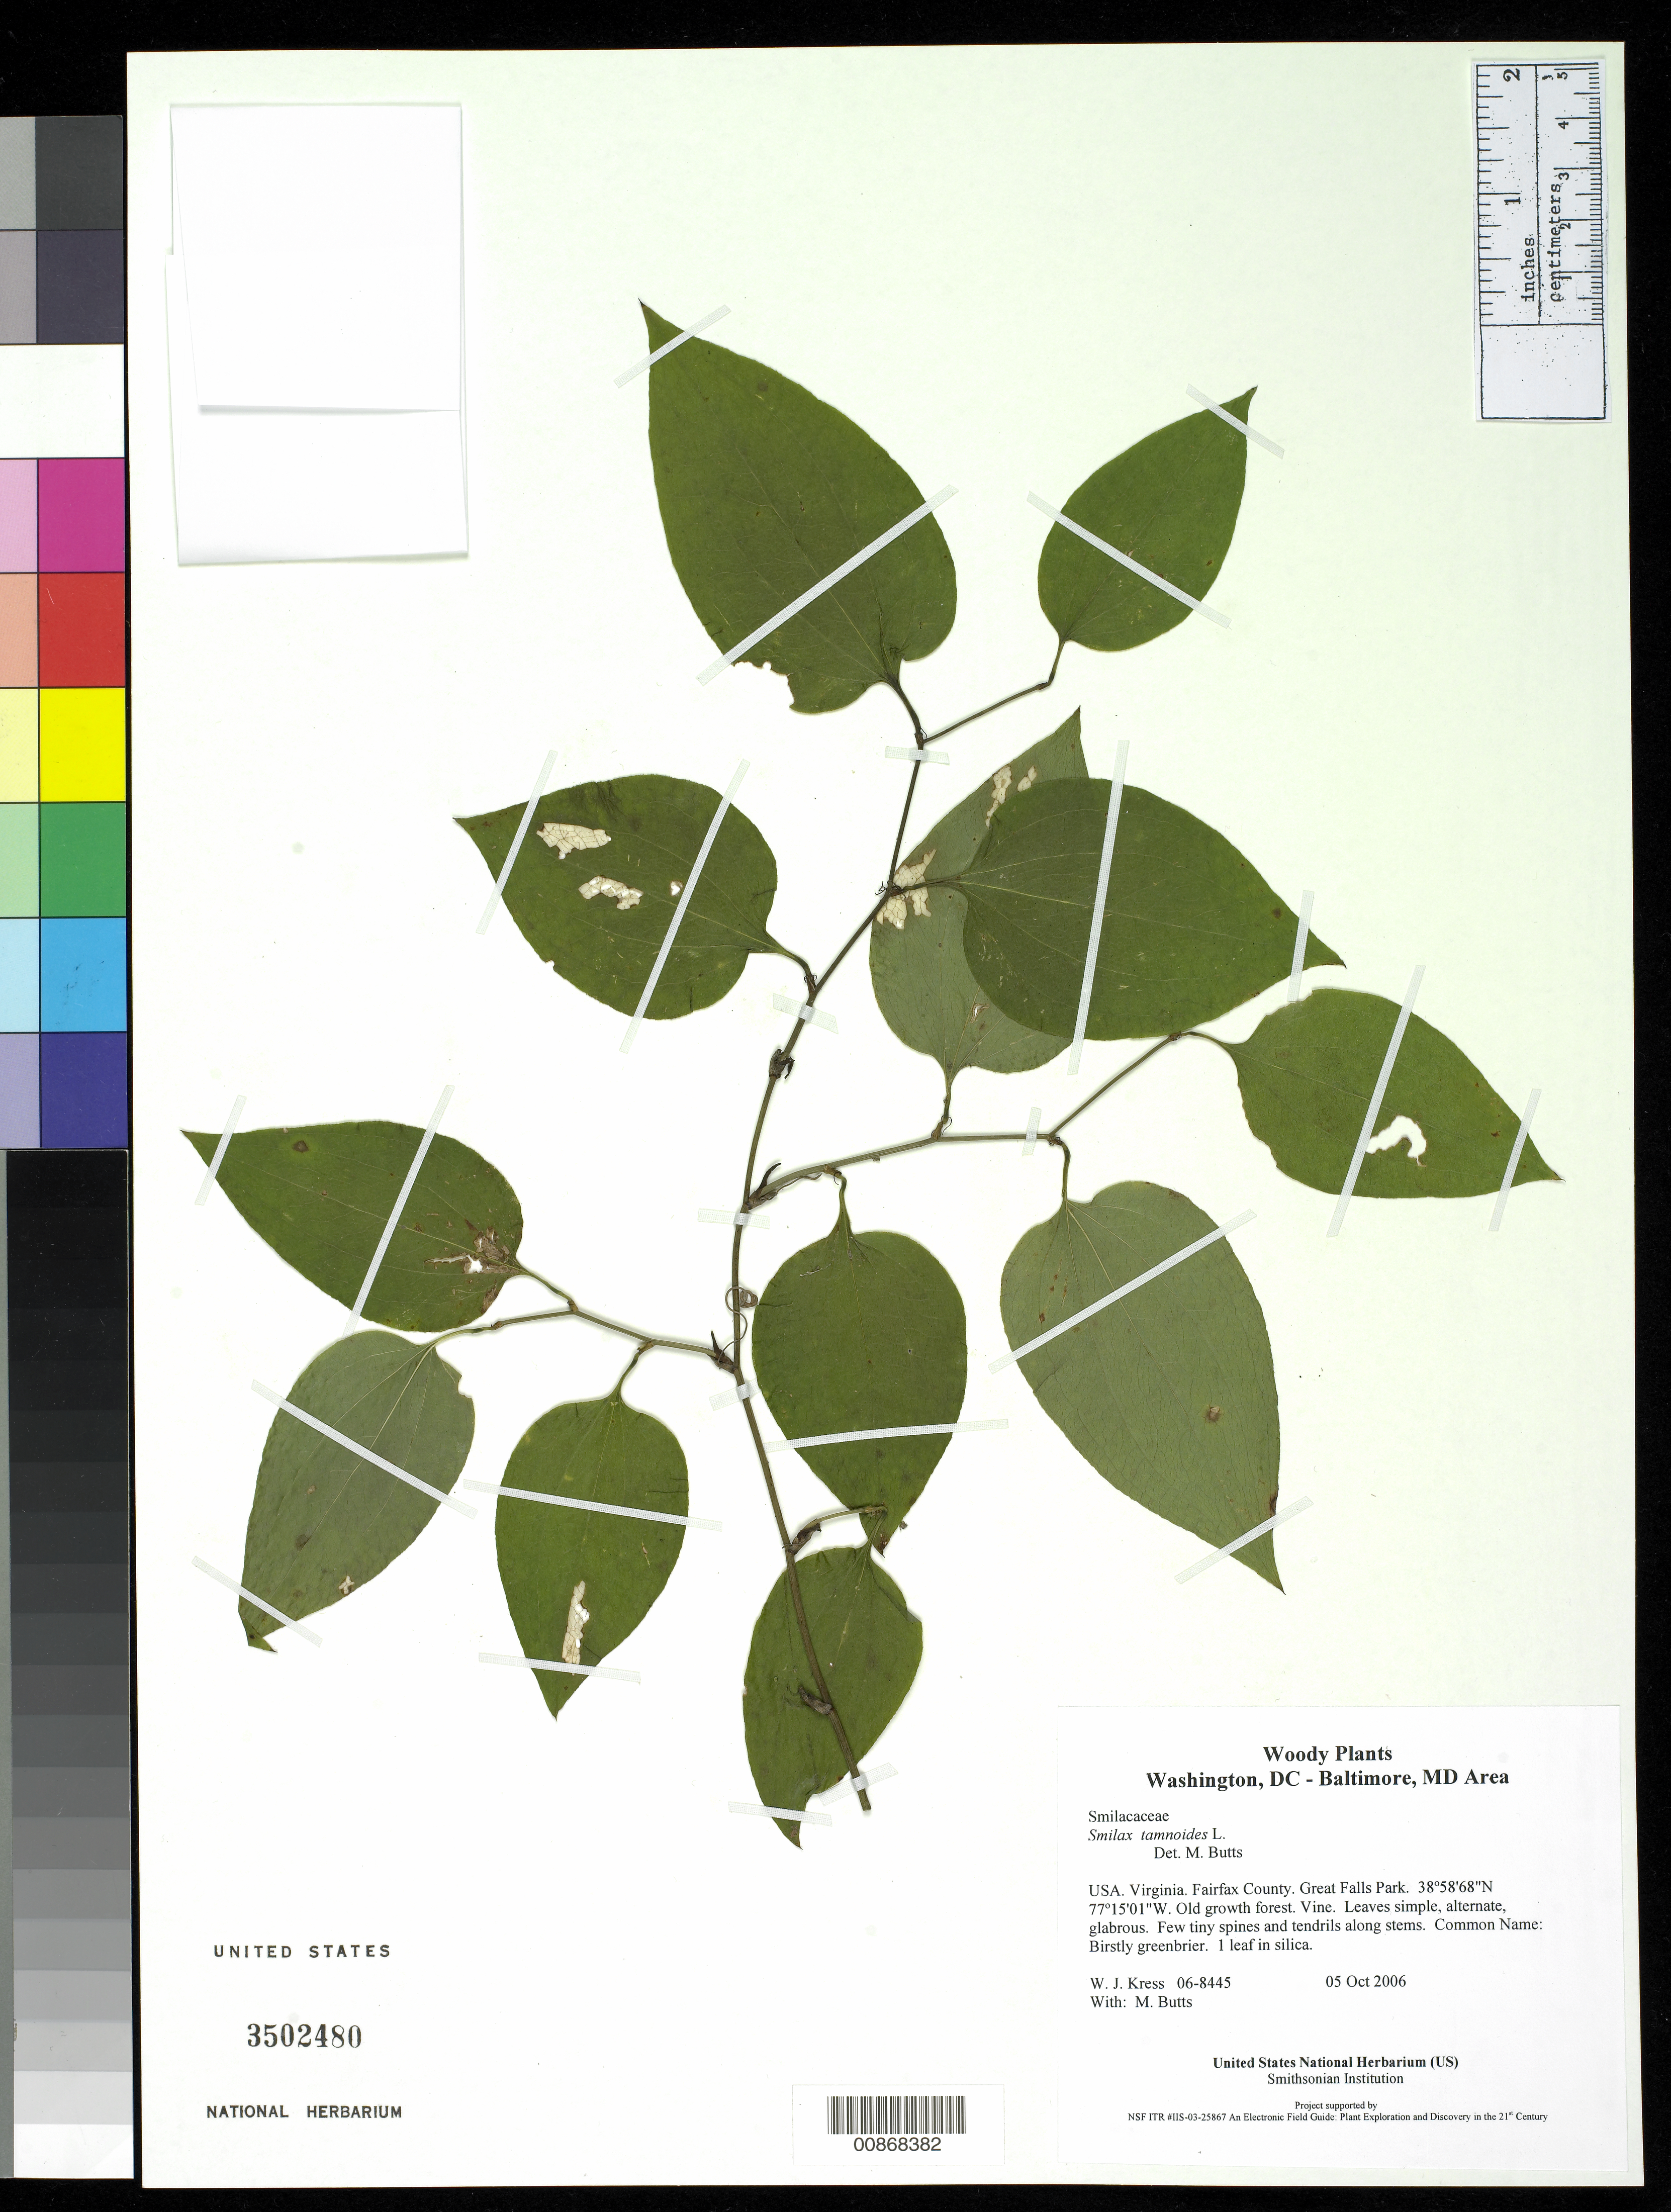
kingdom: Plantae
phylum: Tracheophyta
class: Liliopsida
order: Liliales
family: Smilacaceae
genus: Smilax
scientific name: Smilax tamnoides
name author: L.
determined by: Butts, M. B.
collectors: W. J. Kress & M. B. Butts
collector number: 06-8445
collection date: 2006-10-05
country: United States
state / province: Virginia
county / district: Fairfax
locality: Great Falls Park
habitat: Old growth forest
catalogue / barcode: US 3502480